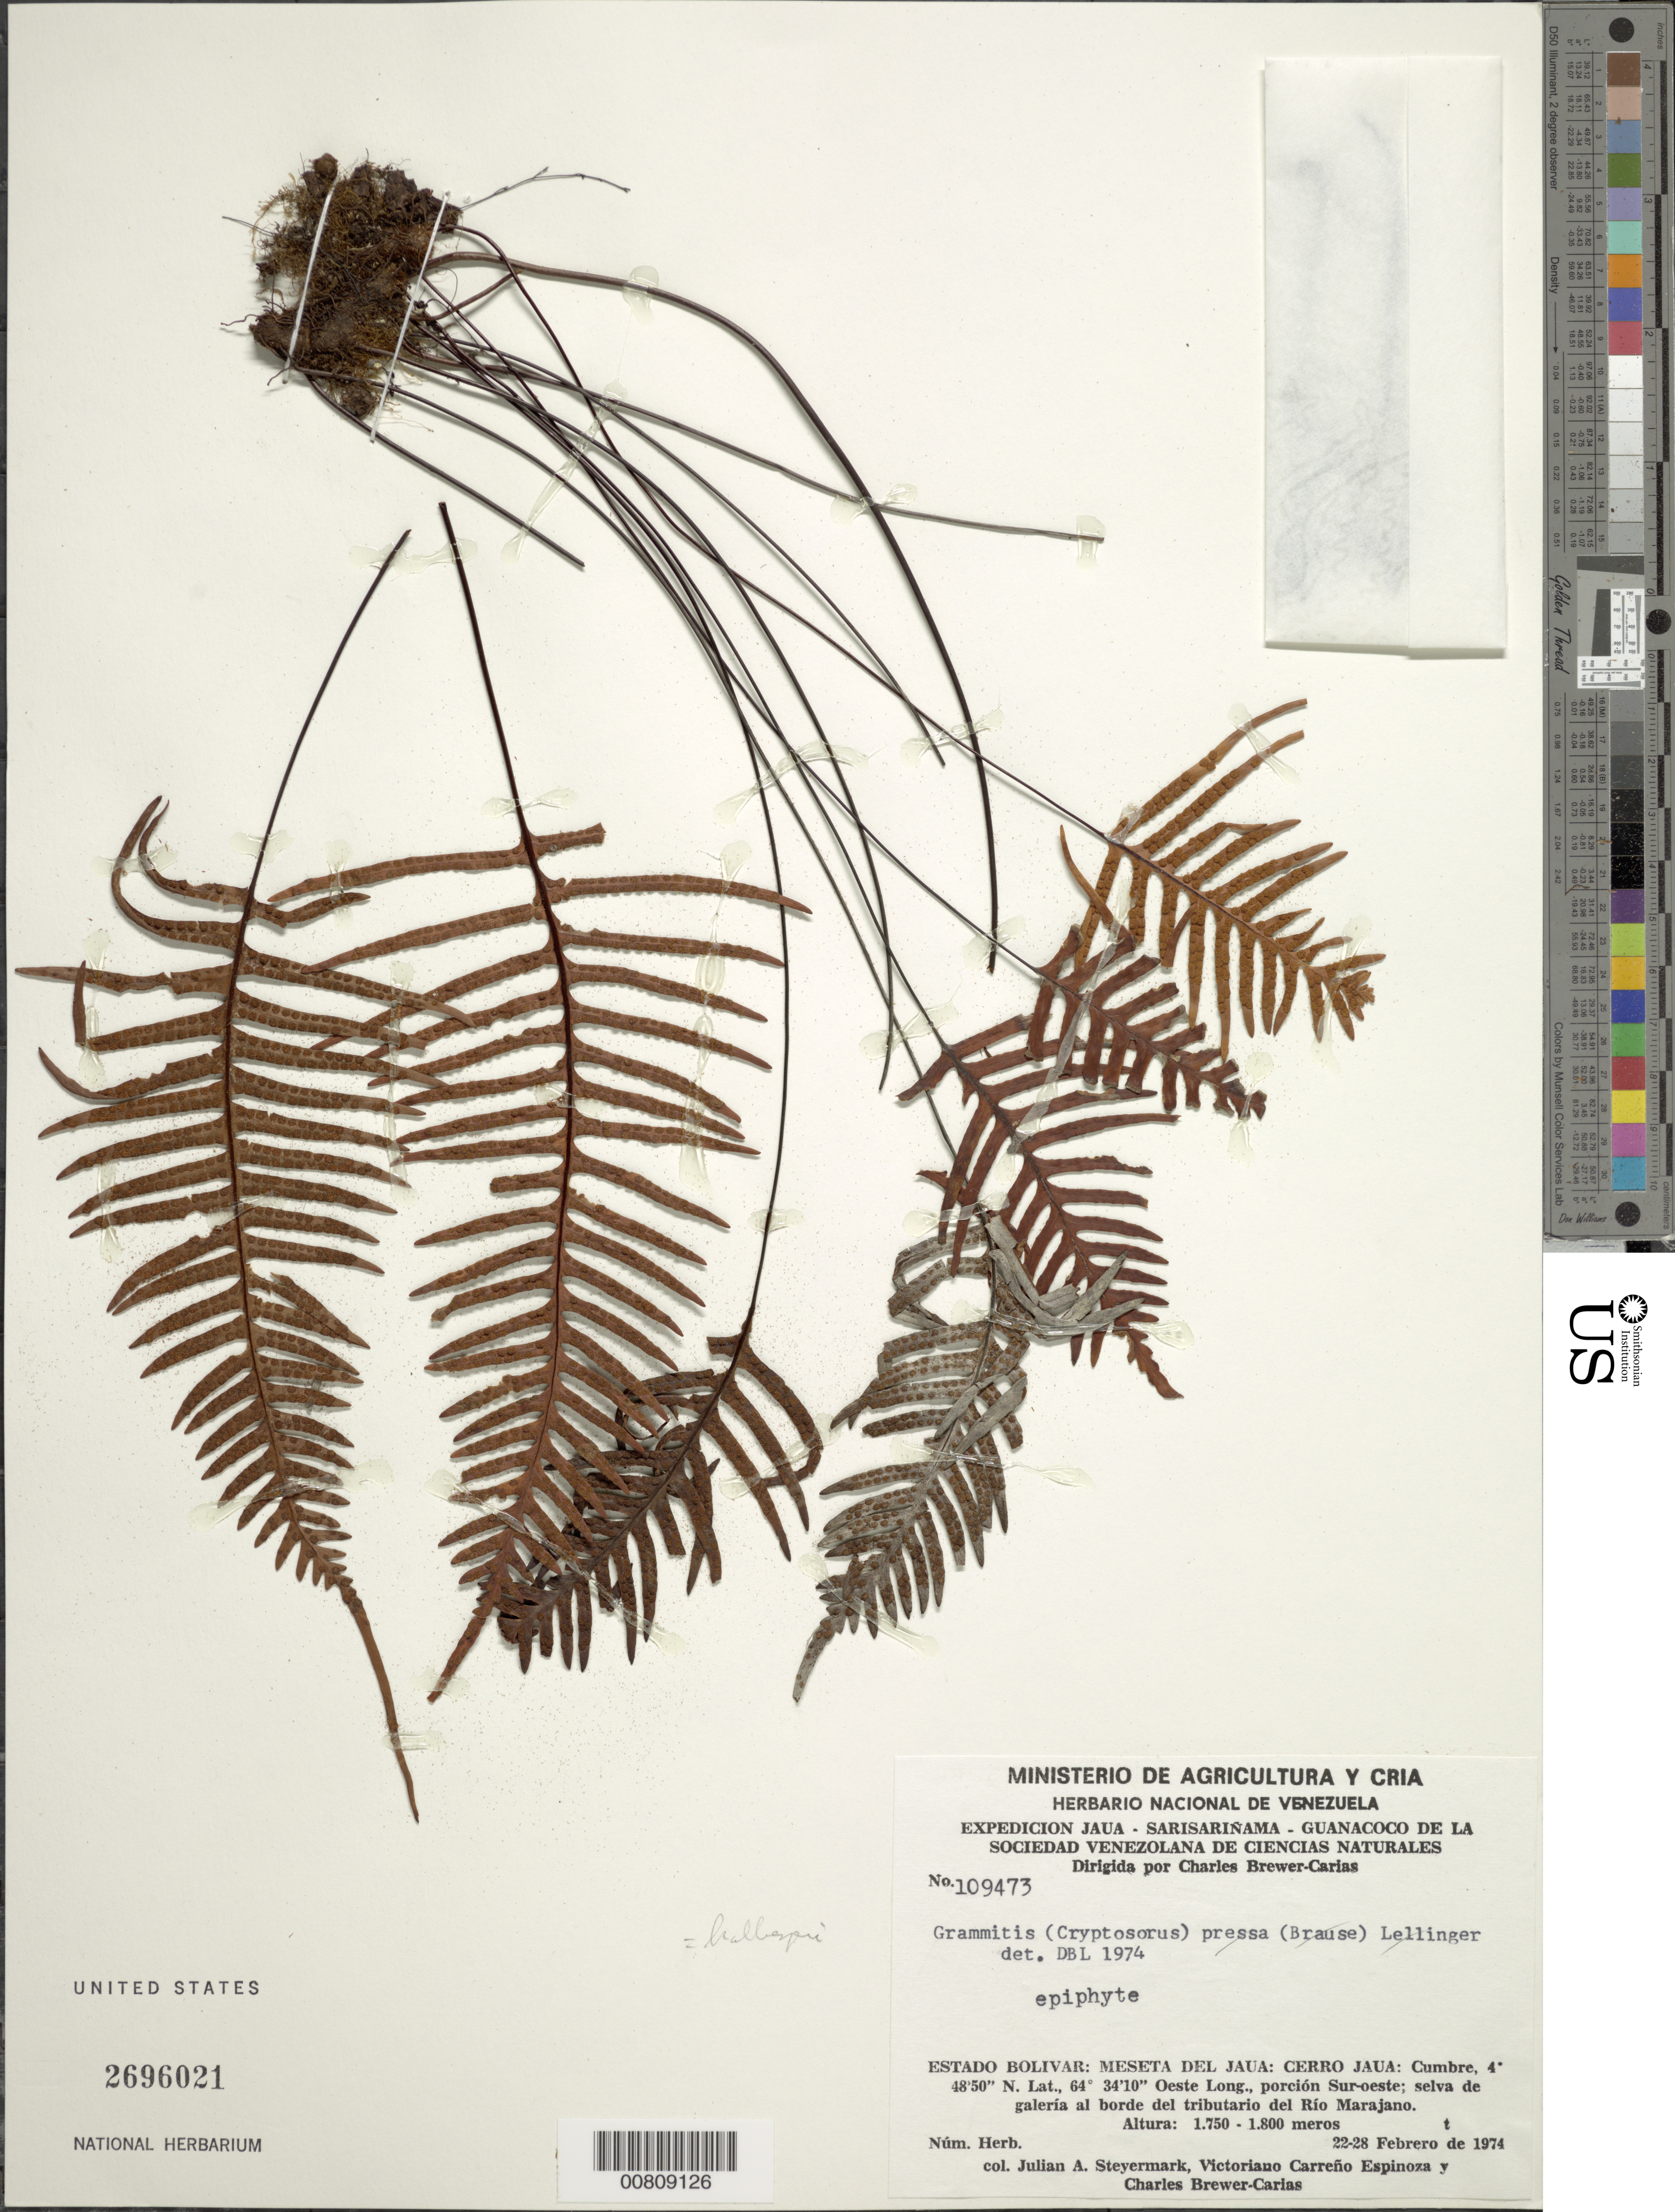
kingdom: Plantae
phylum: Tracheophyta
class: Polypodiopsida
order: Polypodiales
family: Polypodiaceae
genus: Ceradenia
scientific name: Ceradenia kalbreyeri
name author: (Baker) L.E. Bishop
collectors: J. Steyermark, V. Carreño E. & C. Brewer-Carias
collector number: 109473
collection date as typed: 22-Feb-74 to 28-Feb-74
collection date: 1974-02-22/1974-02-28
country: Venezuela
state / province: Bolívar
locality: Meseta del Jaua: Cerro Jaua, Río Marajano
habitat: Gallery forest, along river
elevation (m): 1750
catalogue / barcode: US 2696021